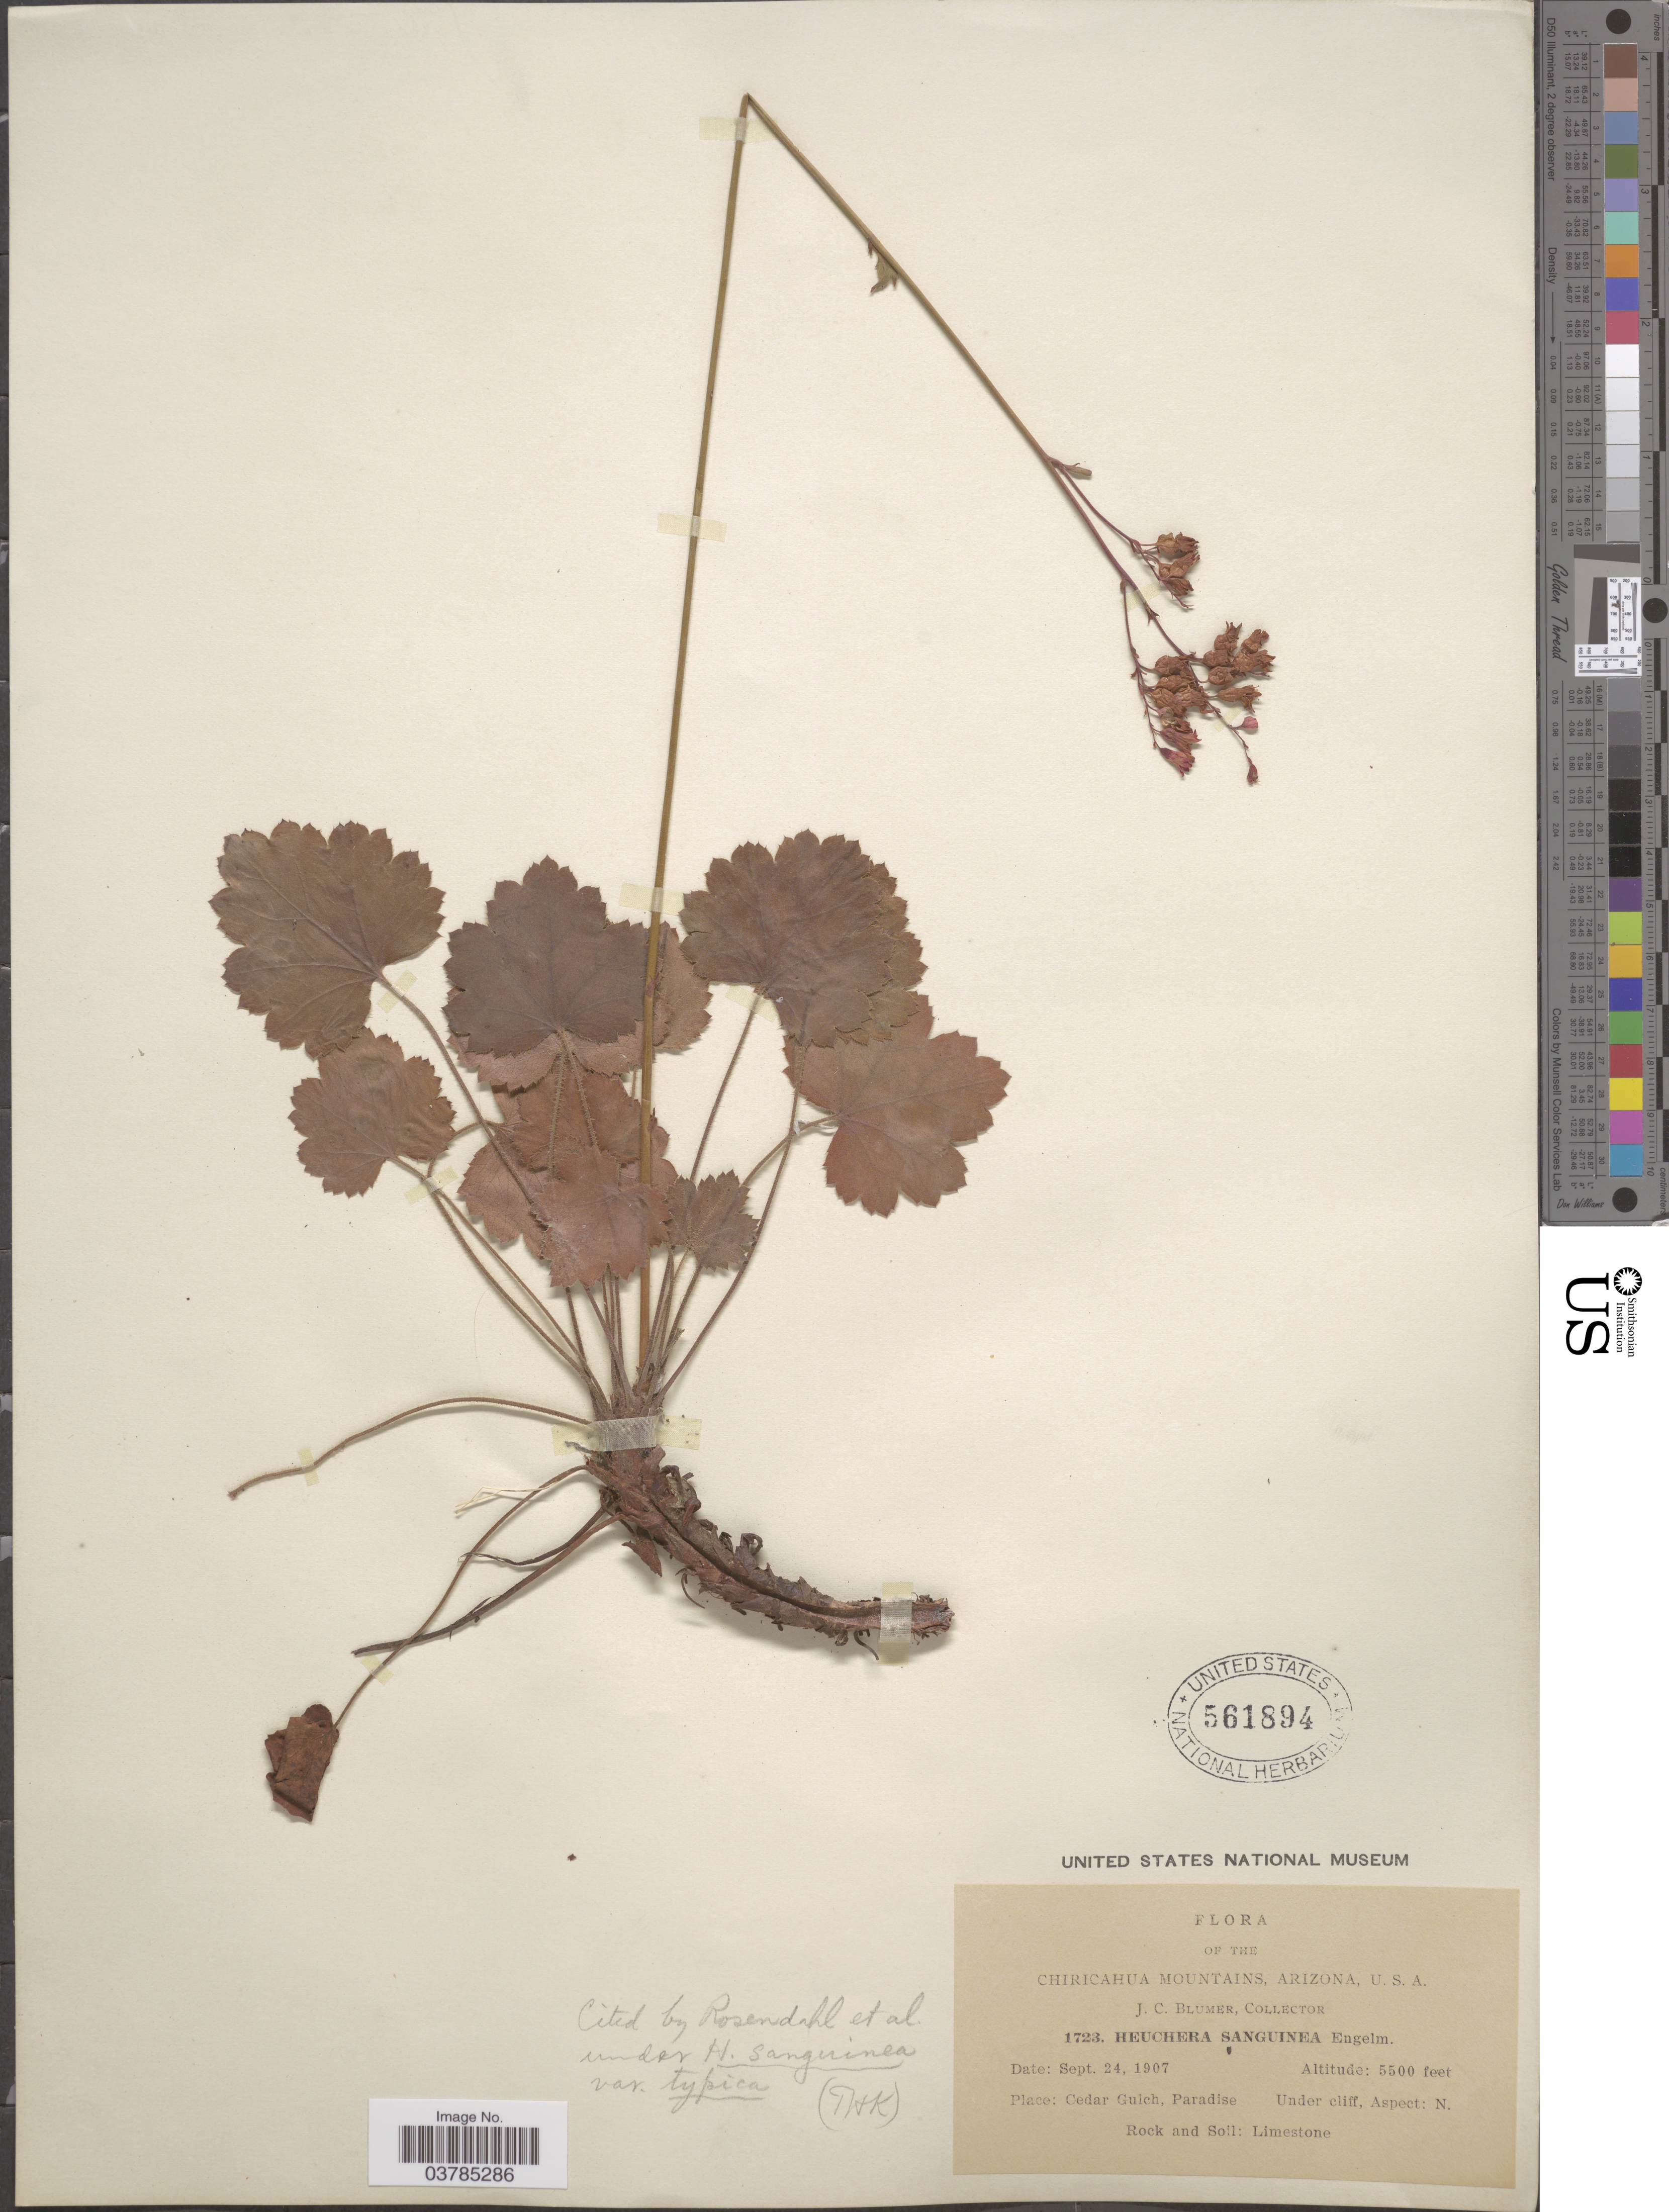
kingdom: Plantae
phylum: Tracheophyta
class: Magnoliopsida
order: Saxifragales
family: Saxifragaceae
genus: Heuchera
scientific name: Heuchera sanguinea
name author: Engelm.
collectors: J. C. Blumer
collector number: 1723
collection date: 1907-09-24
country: United States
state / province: Arizona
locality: The Chiricahua Mountains. Cedar Gulch, Paradise. Under cliff, Aspect: N.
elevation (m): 1676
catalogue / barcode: US 561894